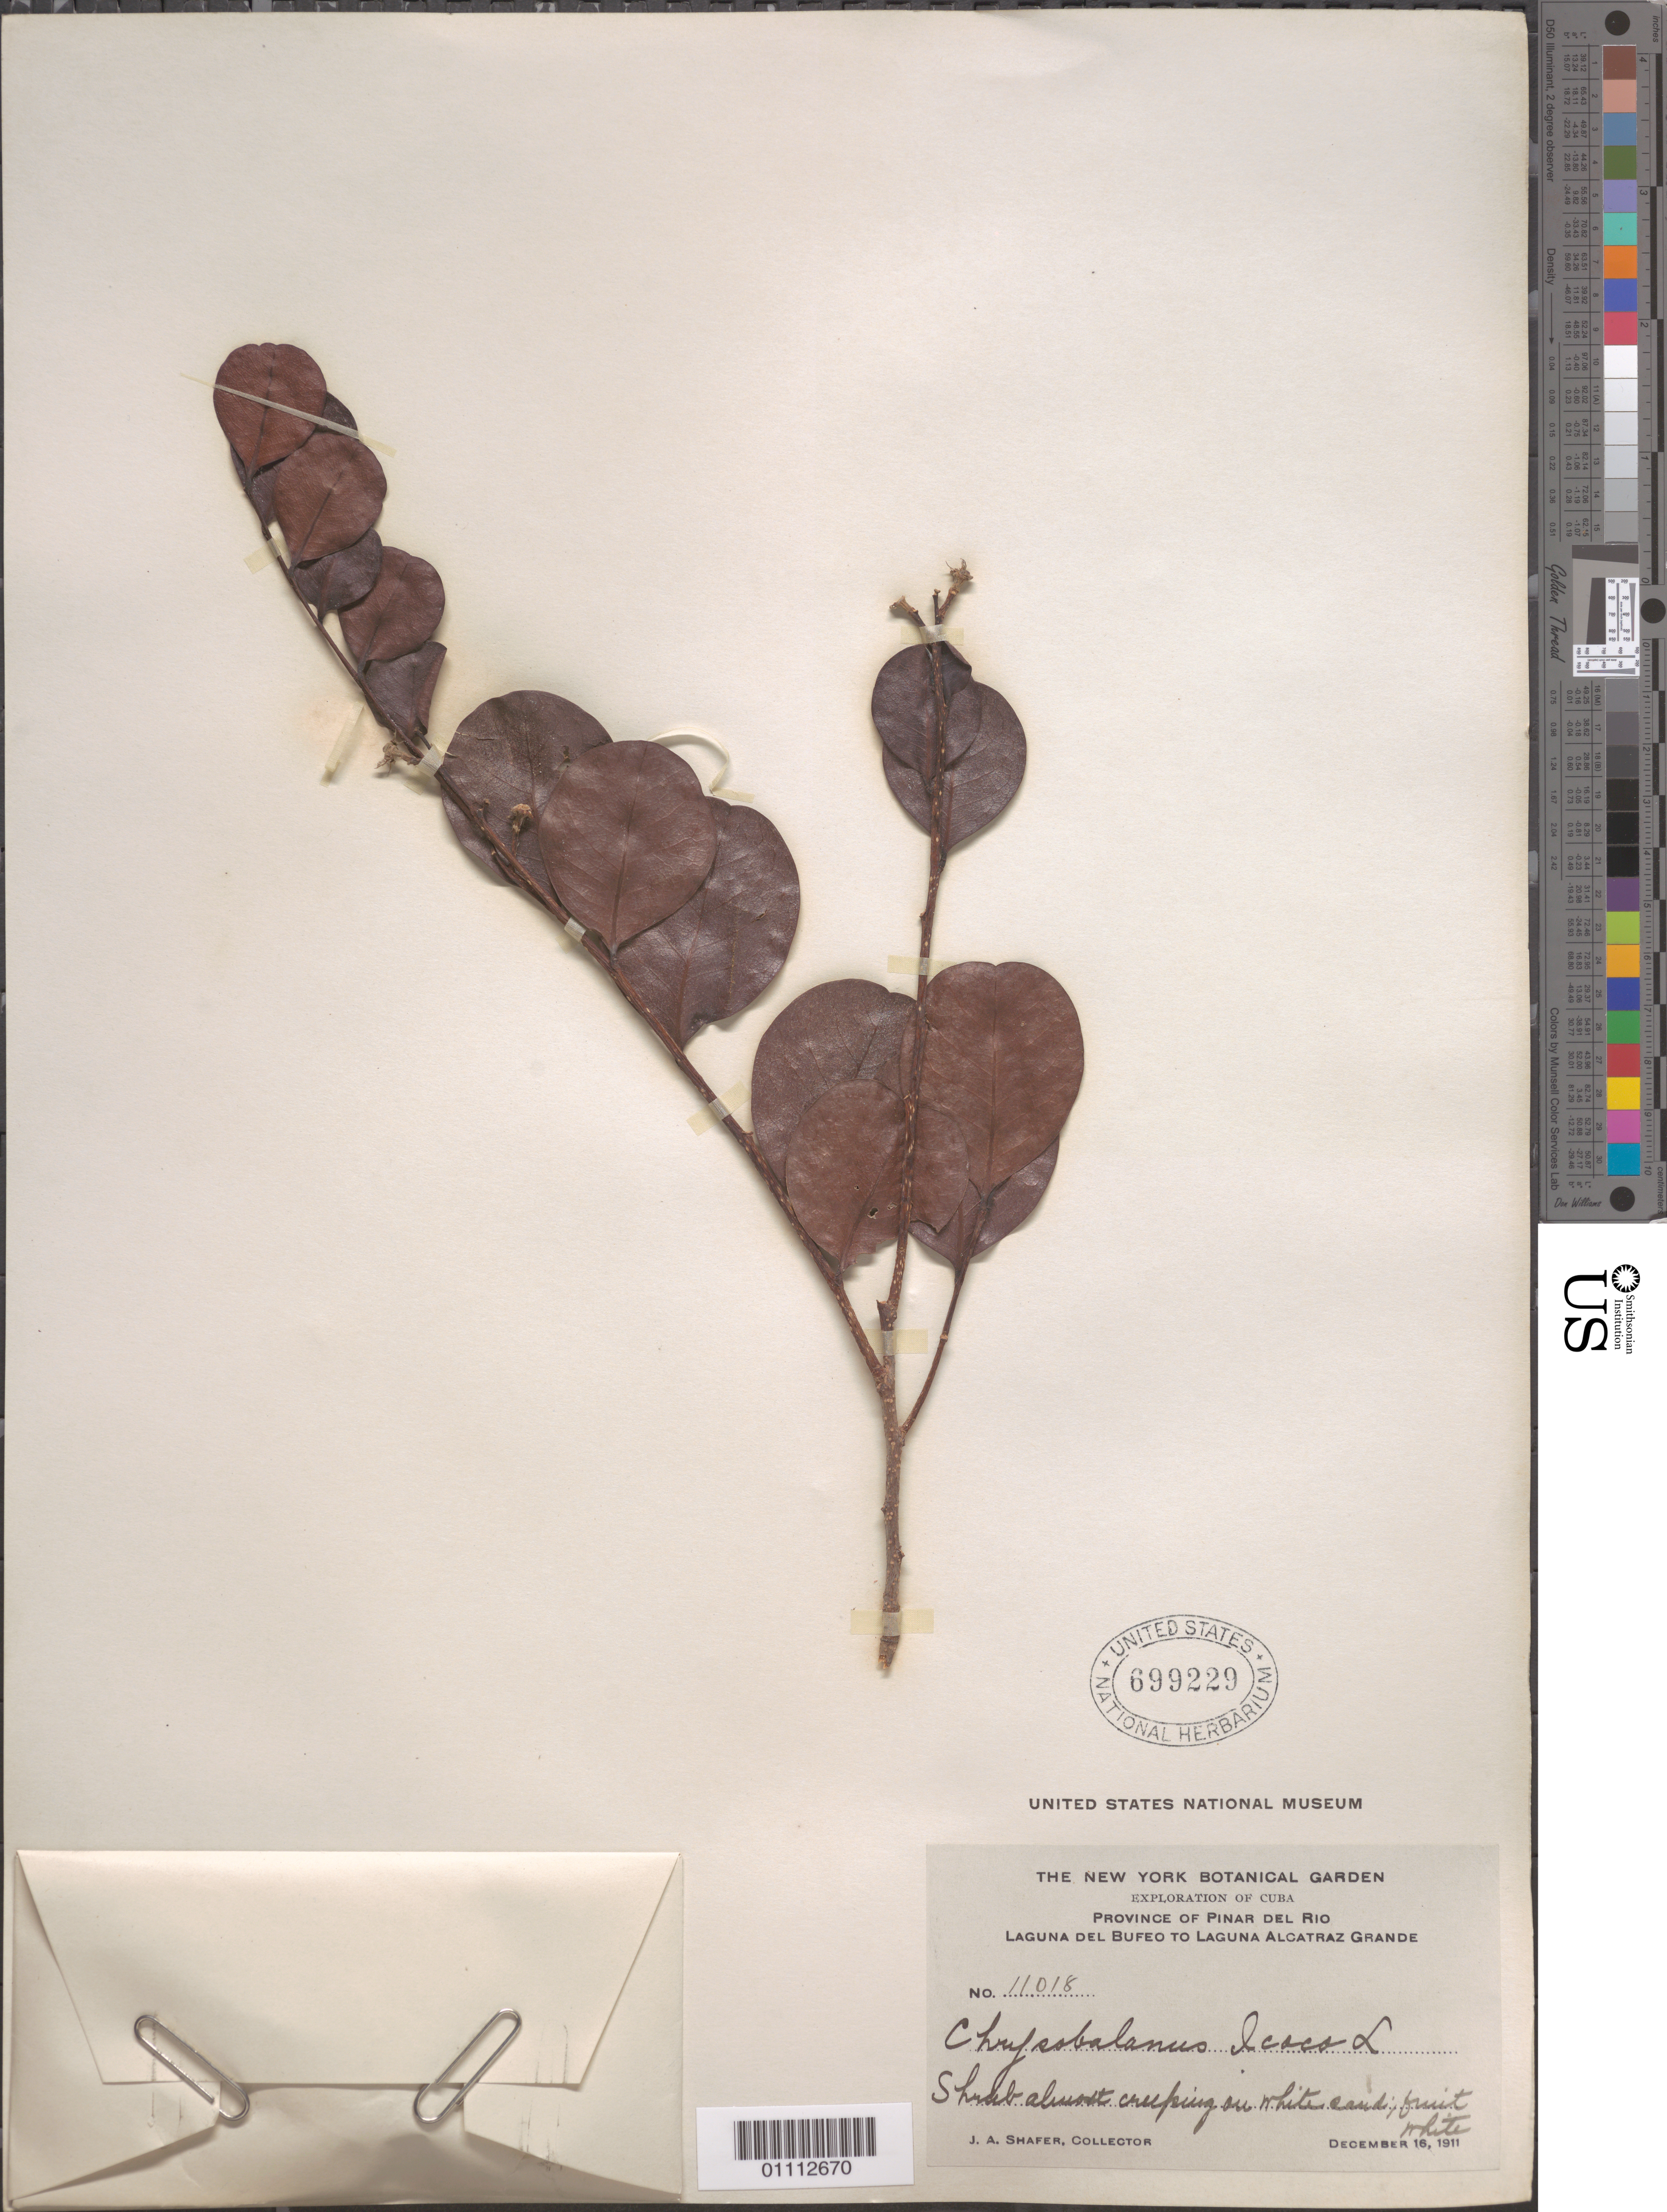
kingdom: Plantae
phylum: Tracheophyta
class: Magnoliopsida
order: Malpighiales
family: Chrysobalanaceae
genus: Chrysobalanus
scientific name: Chrysobalanus icaco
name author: L.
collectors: J. A. Shafer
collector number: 11018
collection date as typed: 16 Dec 1911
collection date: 1911-12-16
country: Cuba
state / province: Pinar del Rio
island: Cuba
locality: Laguna Del Bufeo to Laguna Alcatyraz Grand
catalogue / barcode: US 699229